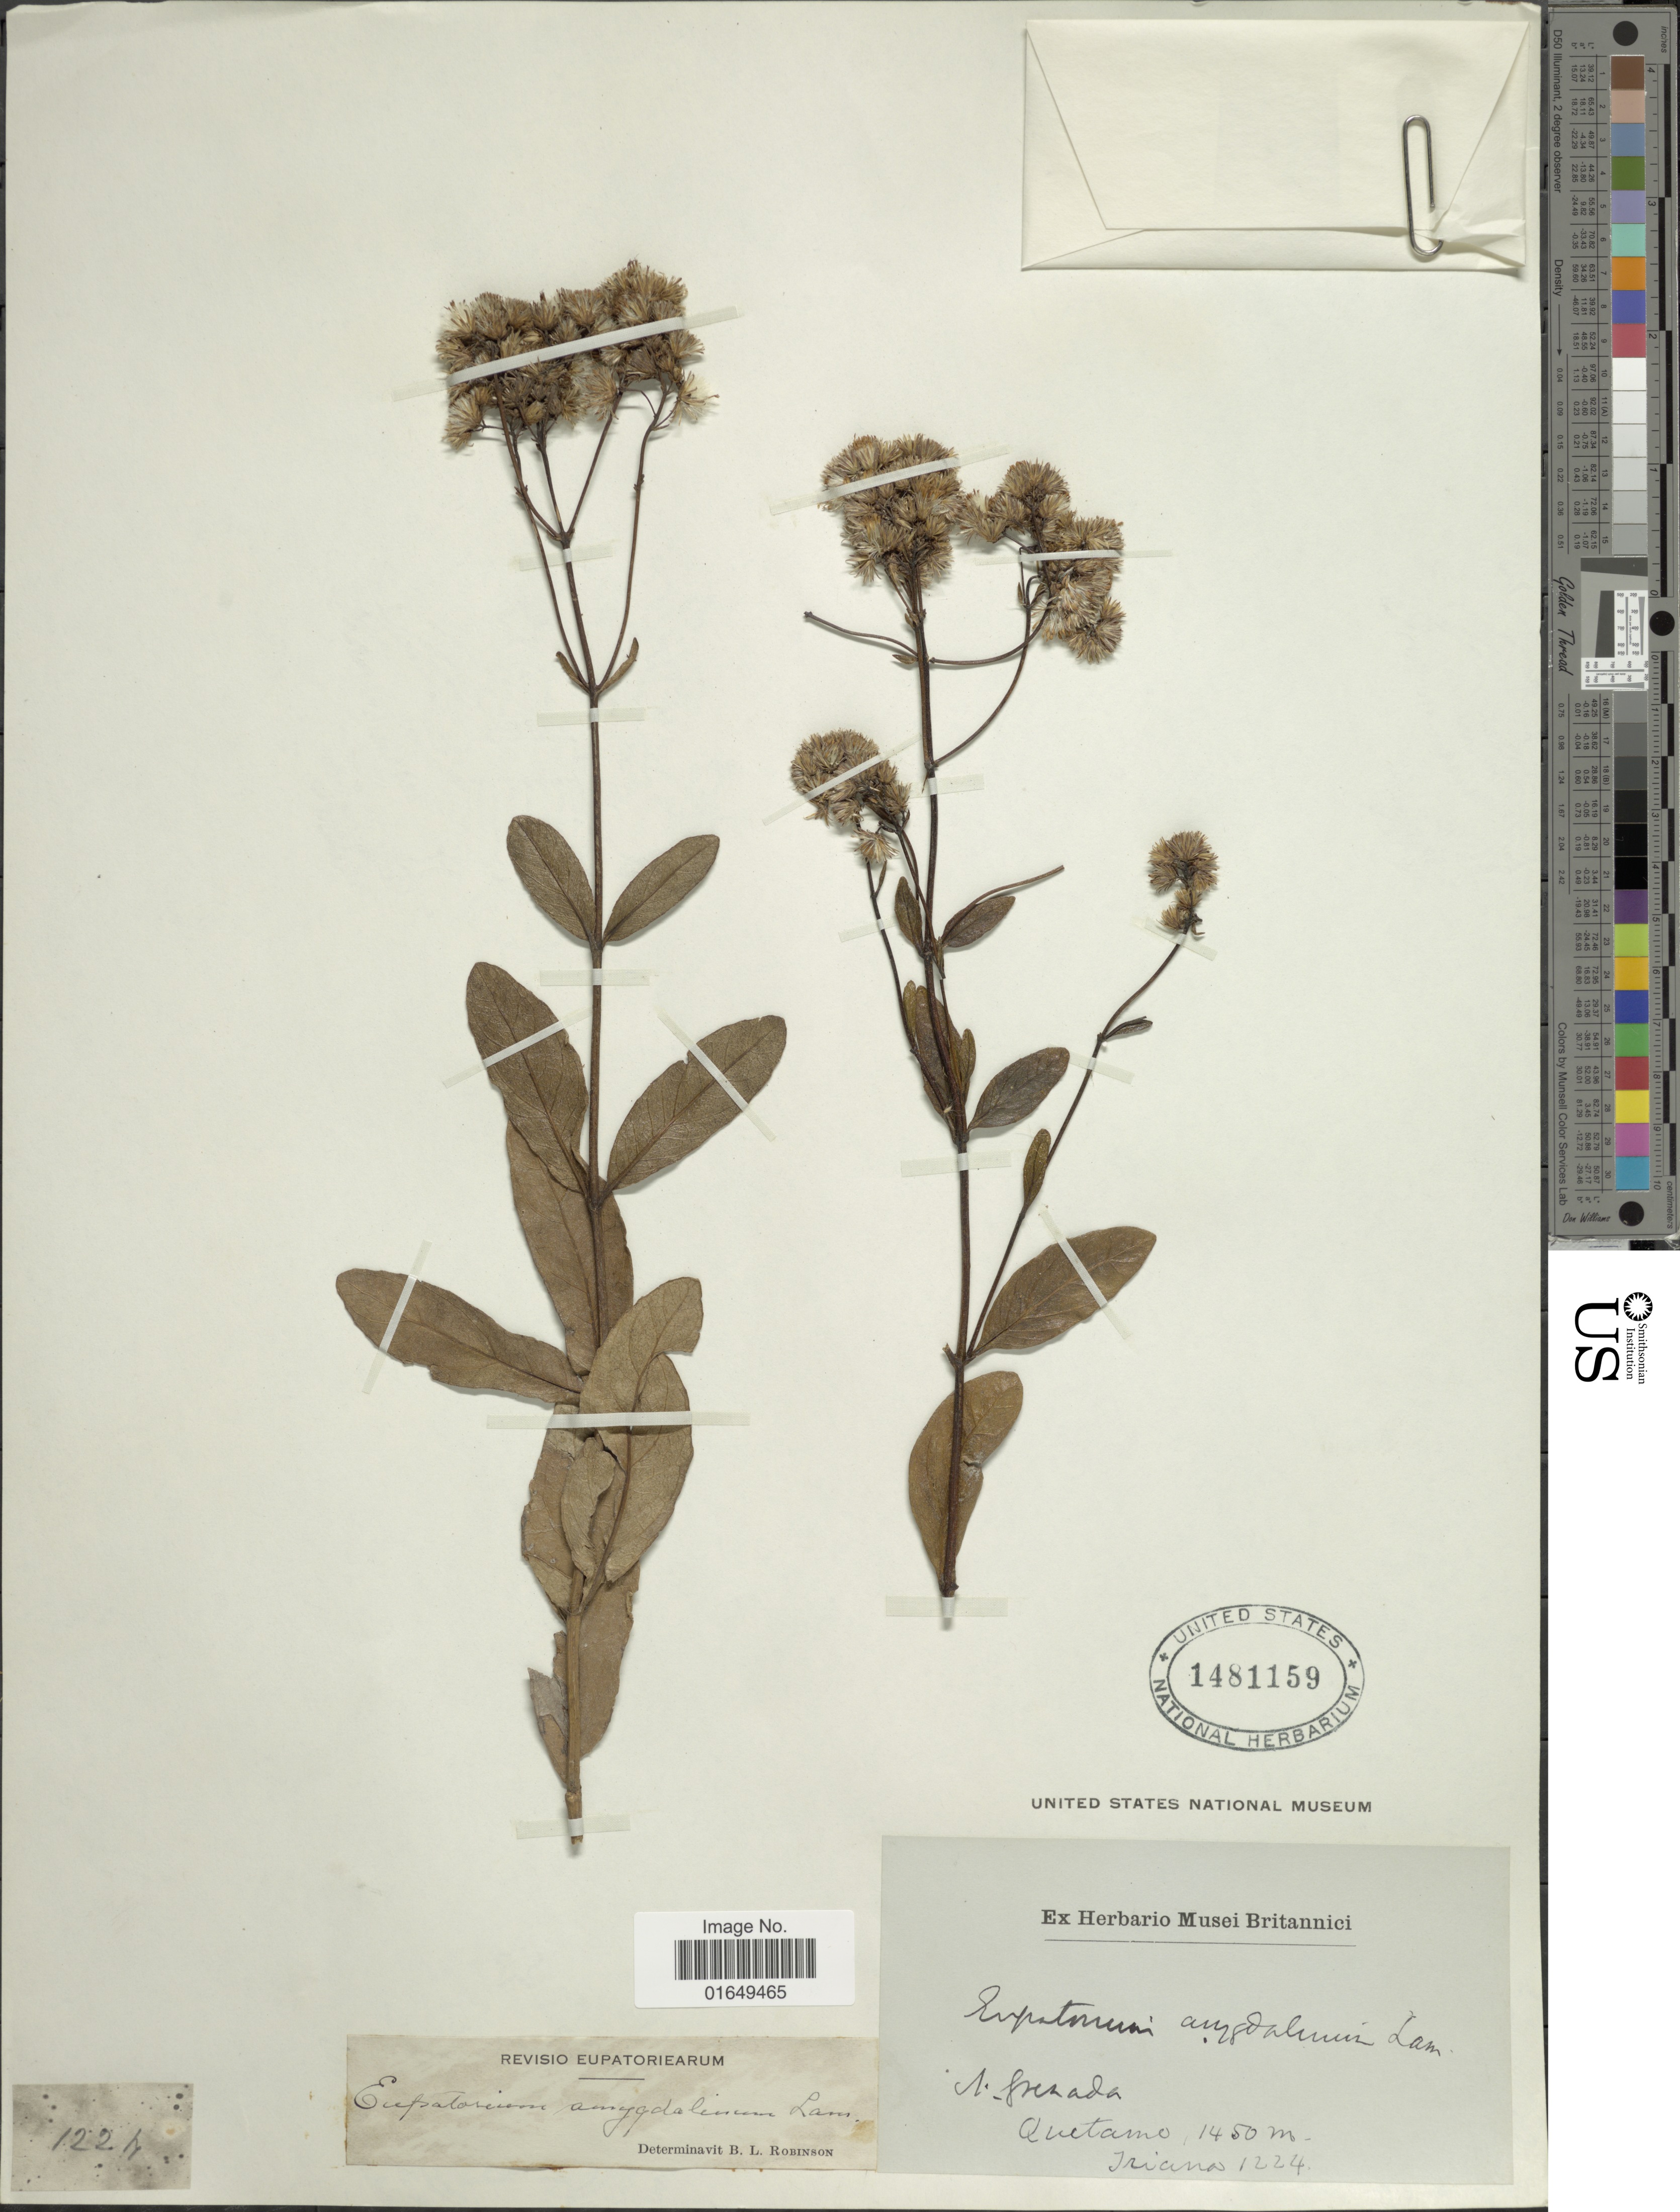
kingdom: Plantae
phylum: Tracheophyta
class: Magnoliopsida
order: Asterales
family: Asteraceae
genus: Ayapana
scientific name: Ayapana amygdalina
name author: (Lam.) R.M. King & H. Rob.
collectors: Triana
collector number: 1224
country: Colombia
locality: N. Grenada, Quetamo.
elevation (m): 1450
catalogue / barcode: US 1481159